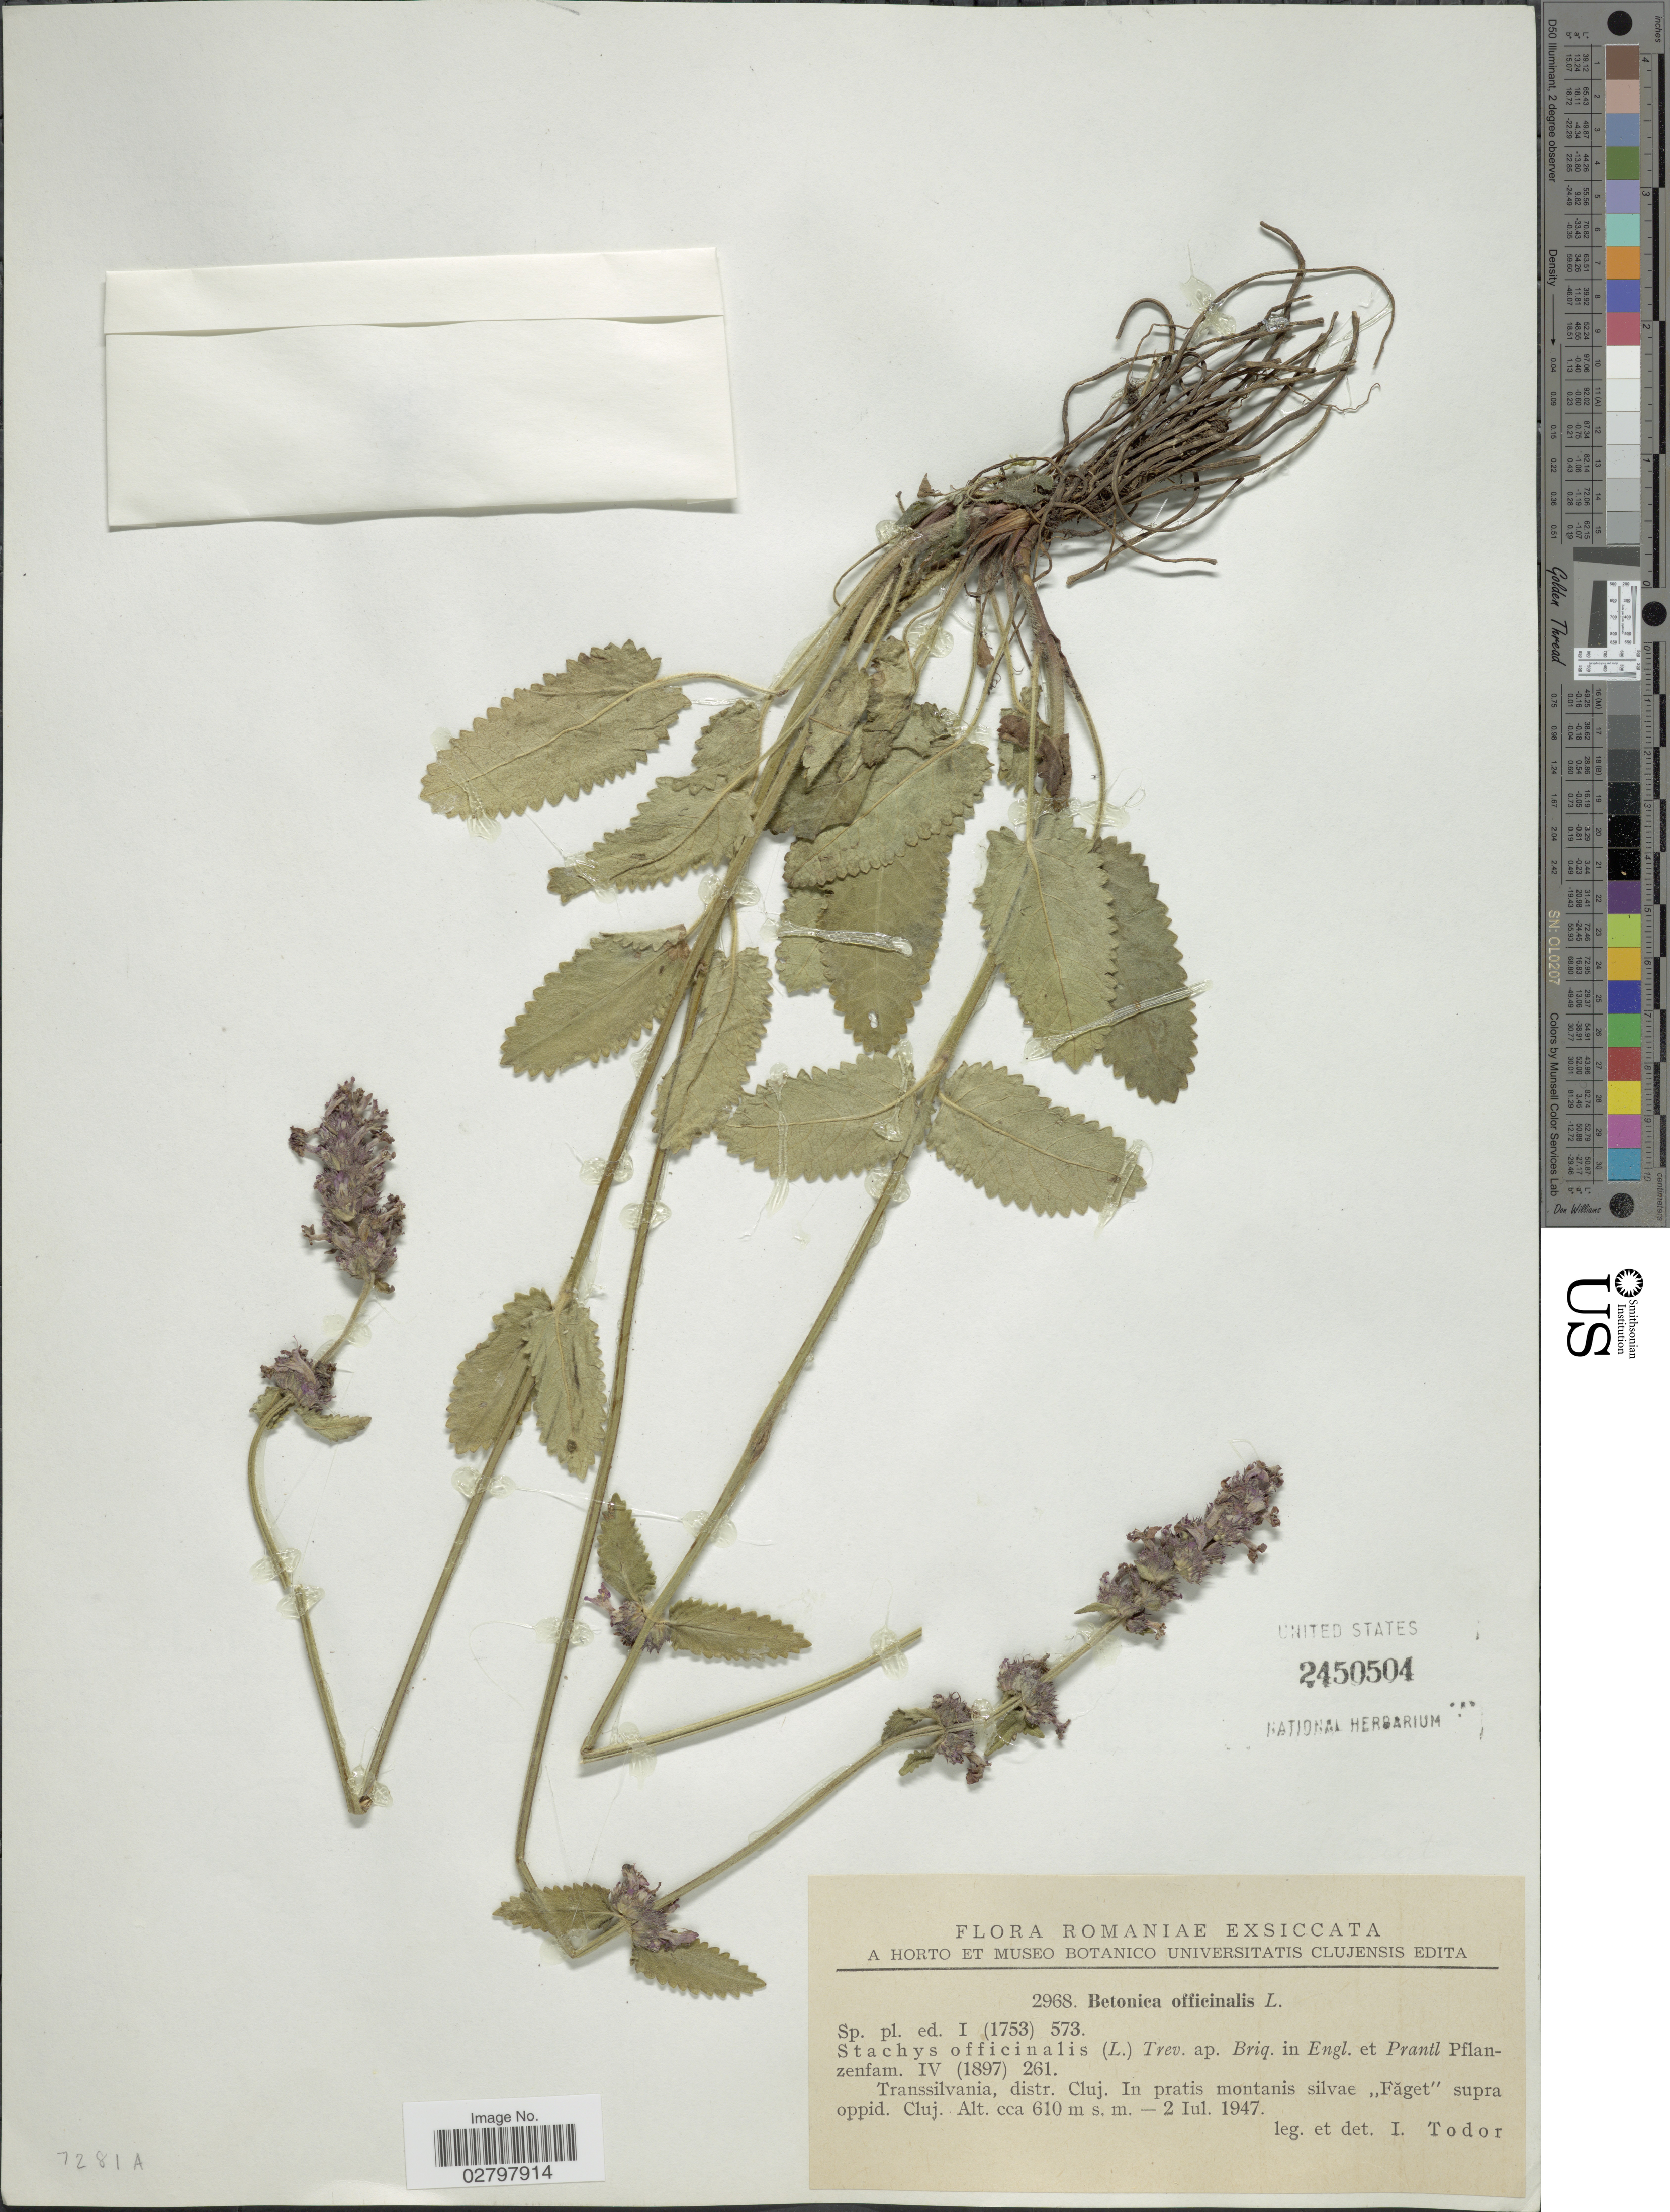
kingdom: Plantae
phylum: Tracheophyta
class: Magnoliopsida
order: Lamiales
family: Lamiaceae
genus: Stachys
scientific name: Stachys officinalis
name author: (L.) Trevis.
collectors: I. Todor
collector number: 2968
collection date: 1947-07-02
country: Romania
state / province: Cluj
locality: Transsilvania, distr. Cluj. In pratis montanis silvae "Faget" supra oppid. Cluj.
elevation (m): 610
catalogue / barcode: US 2450504